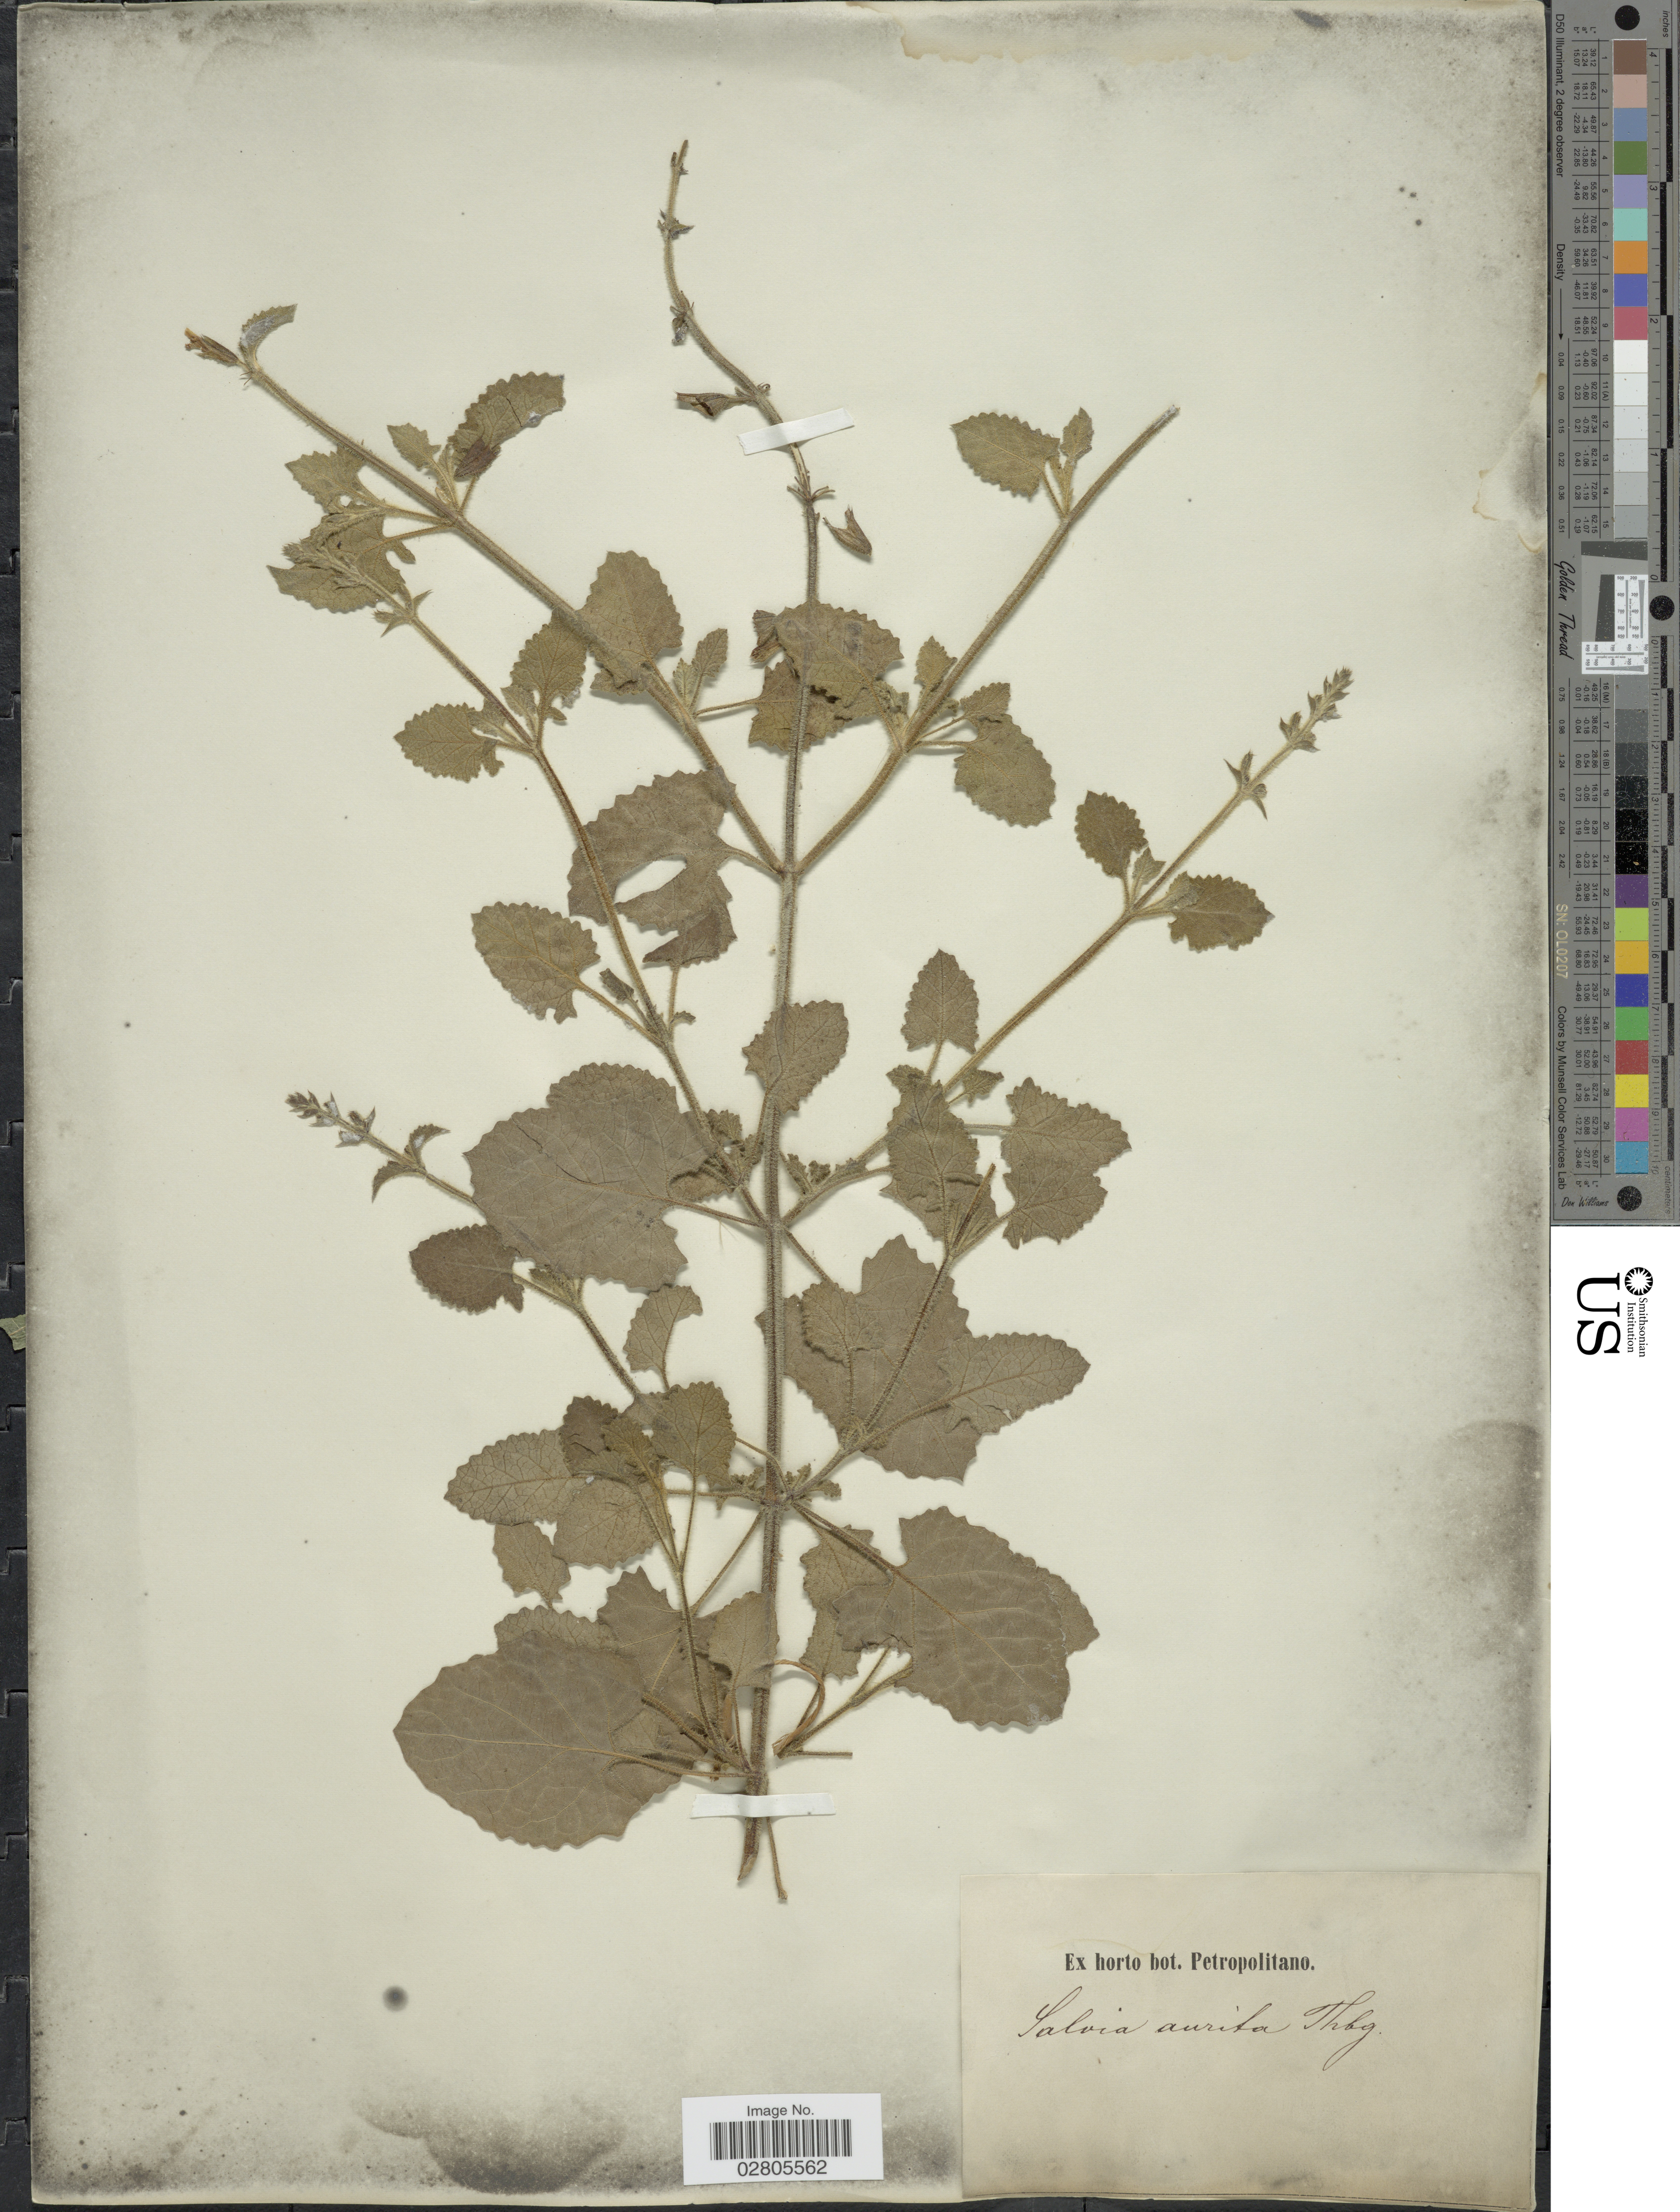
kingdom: Plantae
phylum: Tracheophyta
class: Magnoliopsida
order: Lamiales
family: Lamiaceae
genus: Salvia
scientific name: Salvia aurita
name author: L. f.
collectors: ex Horto Bot. Petropolitano